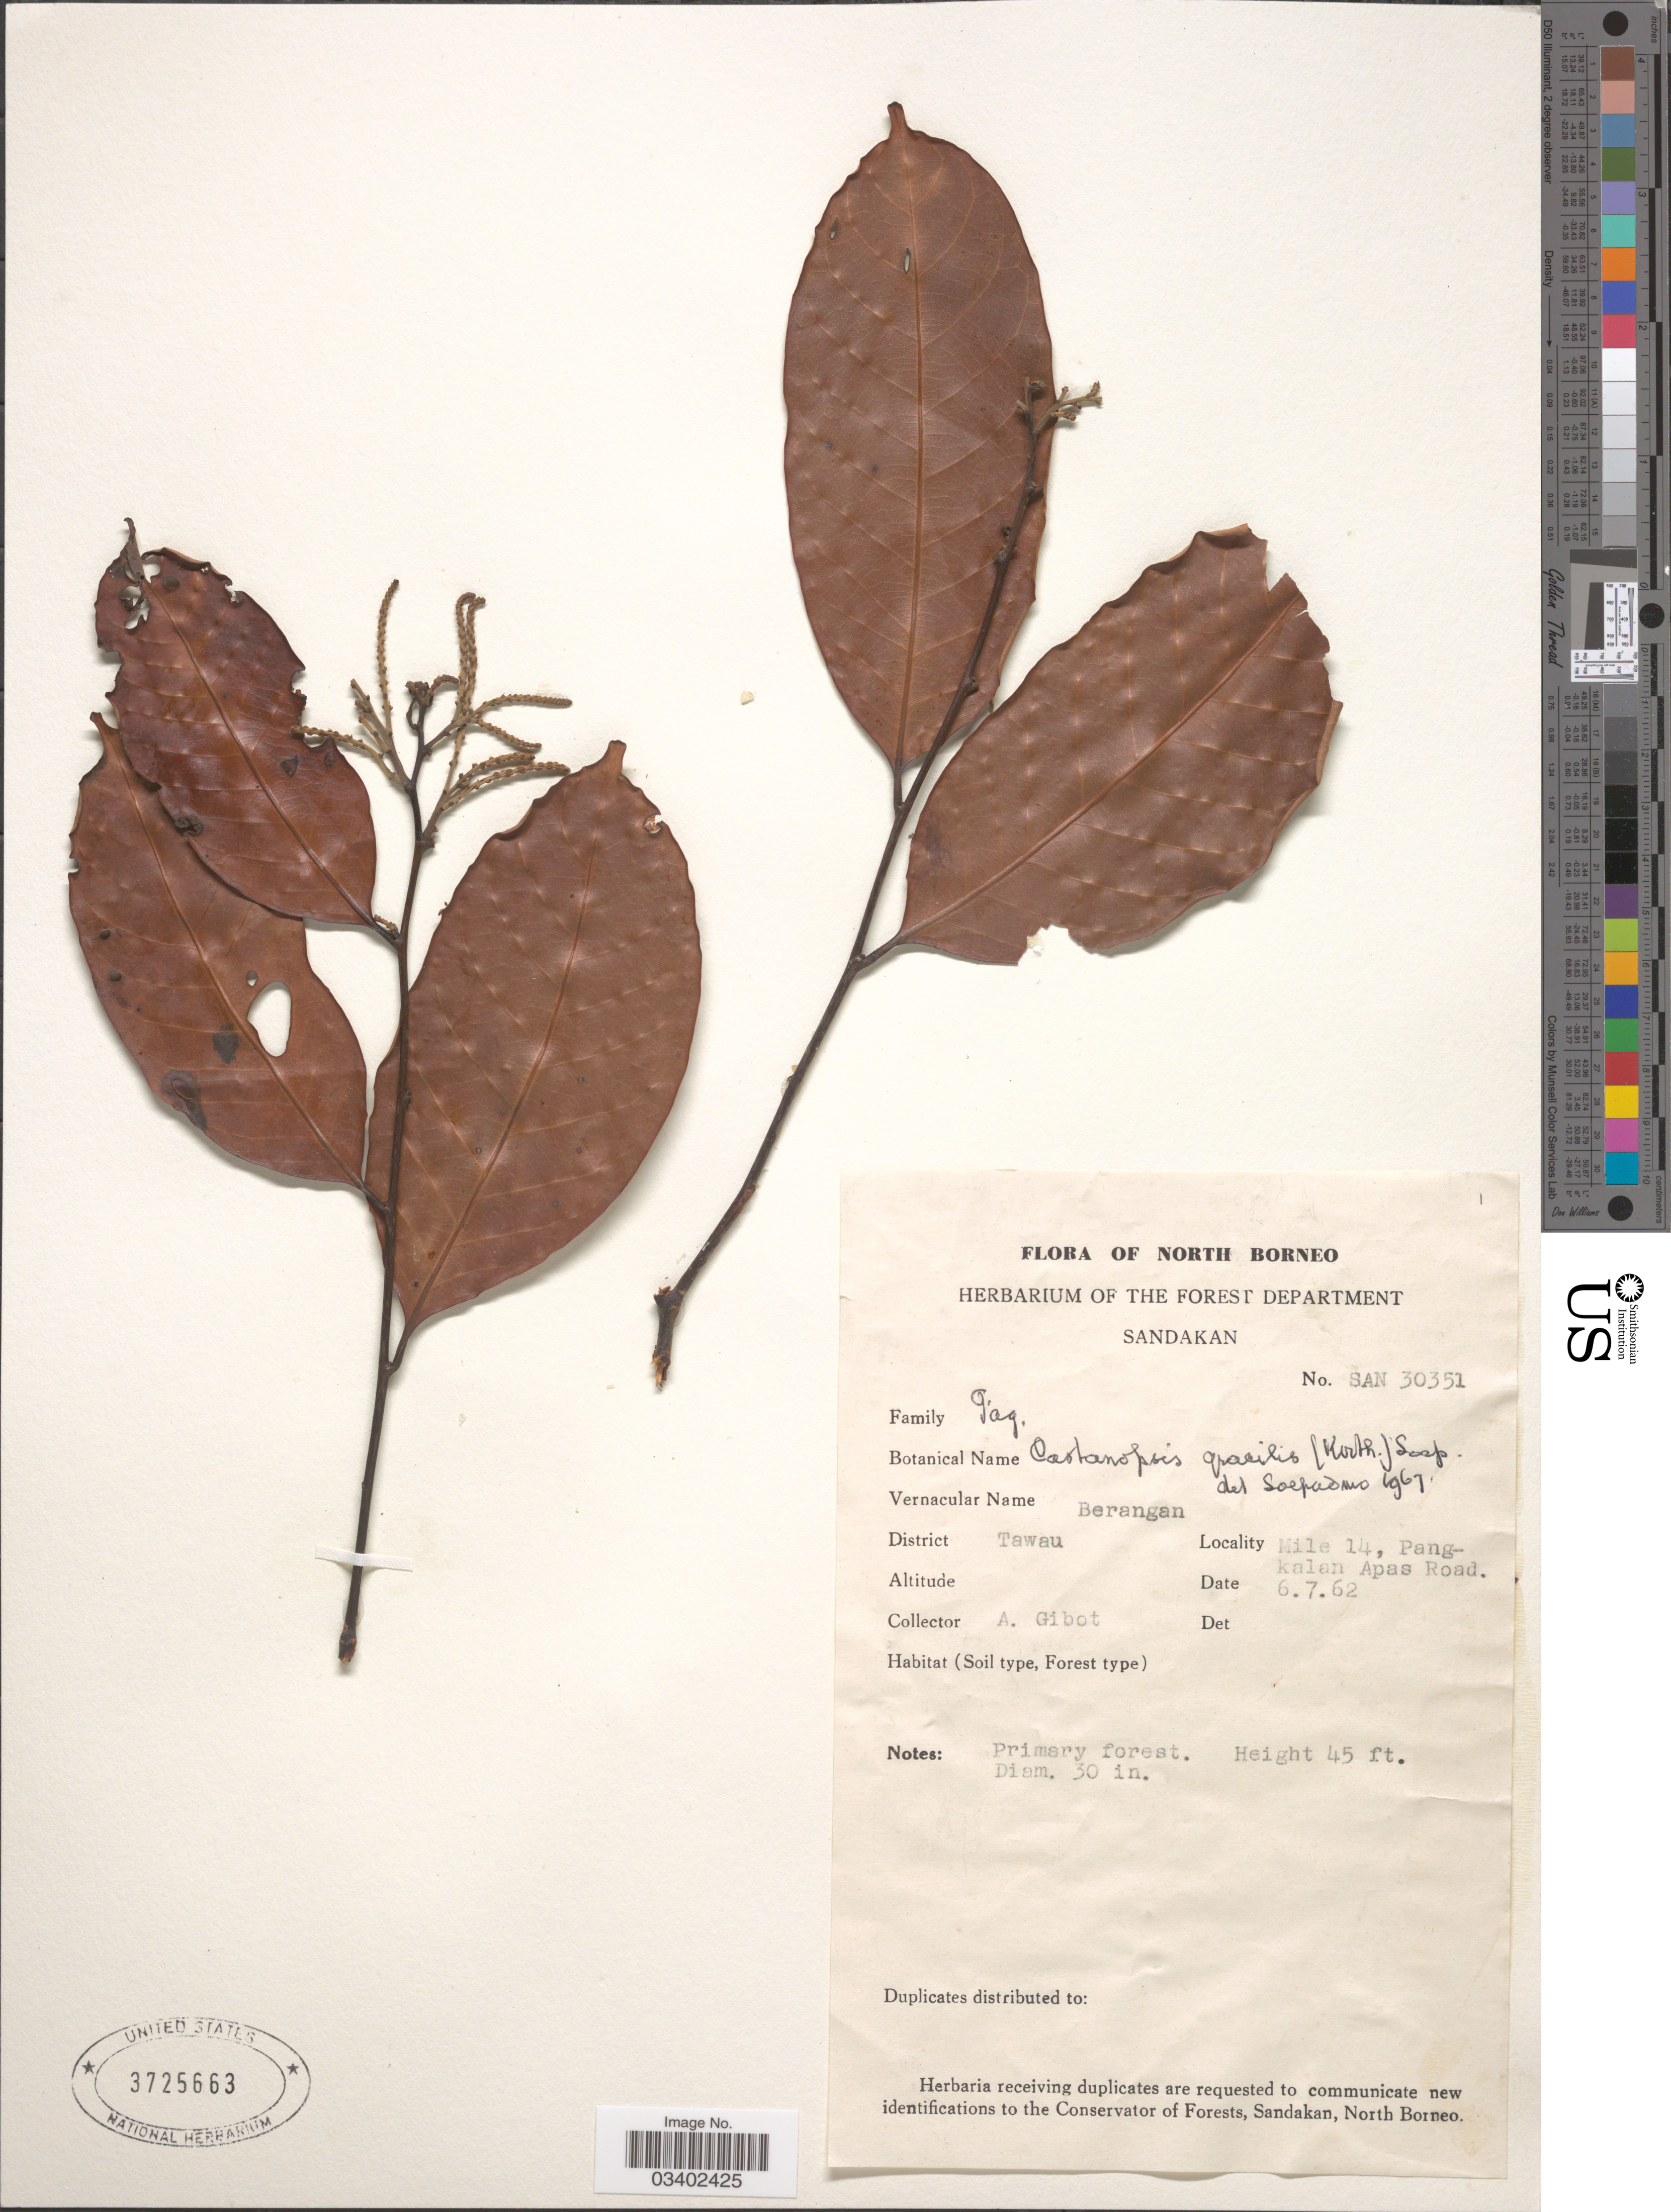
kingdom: Plantae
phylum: Tracheophyta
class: Magnoliopsida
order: Fagales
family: Fagaceae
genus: Lithocarpus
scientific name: Lithocarpus gracilis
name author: (Korth.) Soepadmo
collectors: A. Gibot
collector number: SAN 30351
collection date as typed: Transcribed d/m/y: 6/7/62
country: Malaysia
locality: North Borneo. District Tawau. Mile 14, Pangkalan Apas Road.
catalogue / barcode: US 3725663